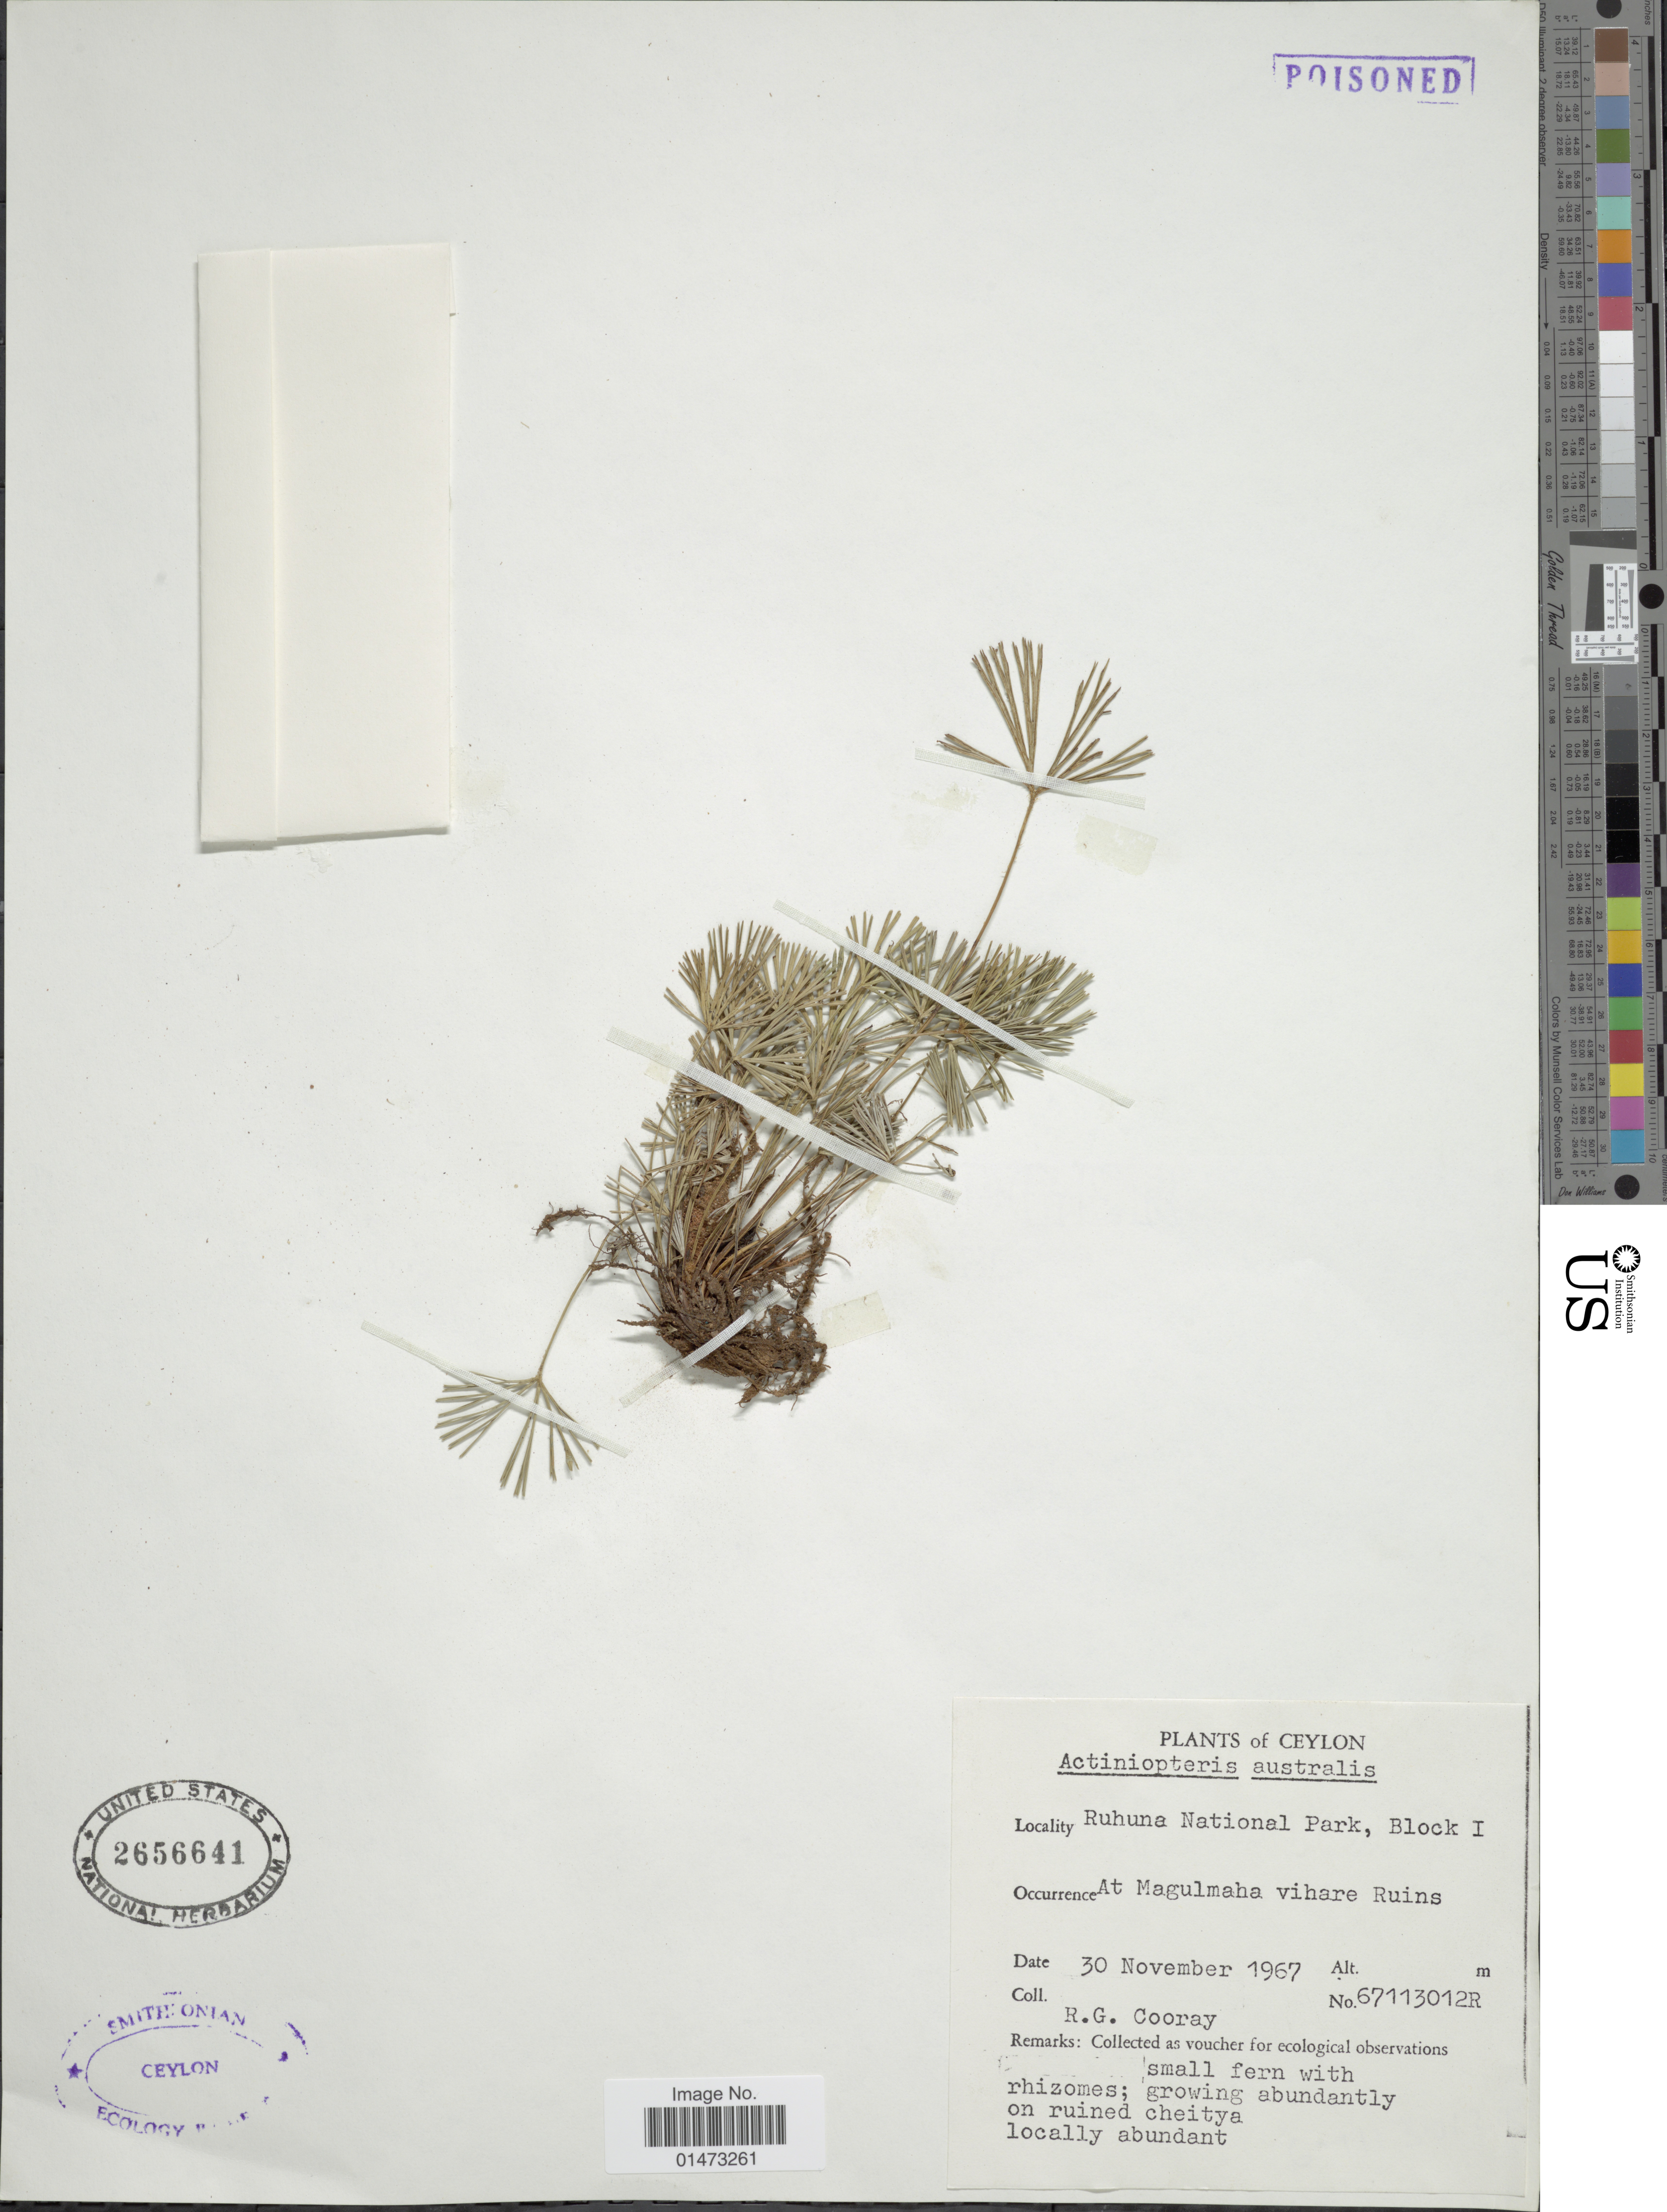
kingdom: Plantae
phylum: Tracheophyta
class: Polypodiopsida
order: Polypodiales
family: Pteridaceae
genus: Actiniopteris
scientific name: Actiniopteris radiata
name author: (Sw.) Link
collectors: R. Cooray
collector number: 67113012R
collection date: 1967-11-30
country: Sri Lanka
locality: Ceylon, Ruhuna National Park, Block I, at Magulmaha vihare Ruins.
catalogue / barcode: US 256641